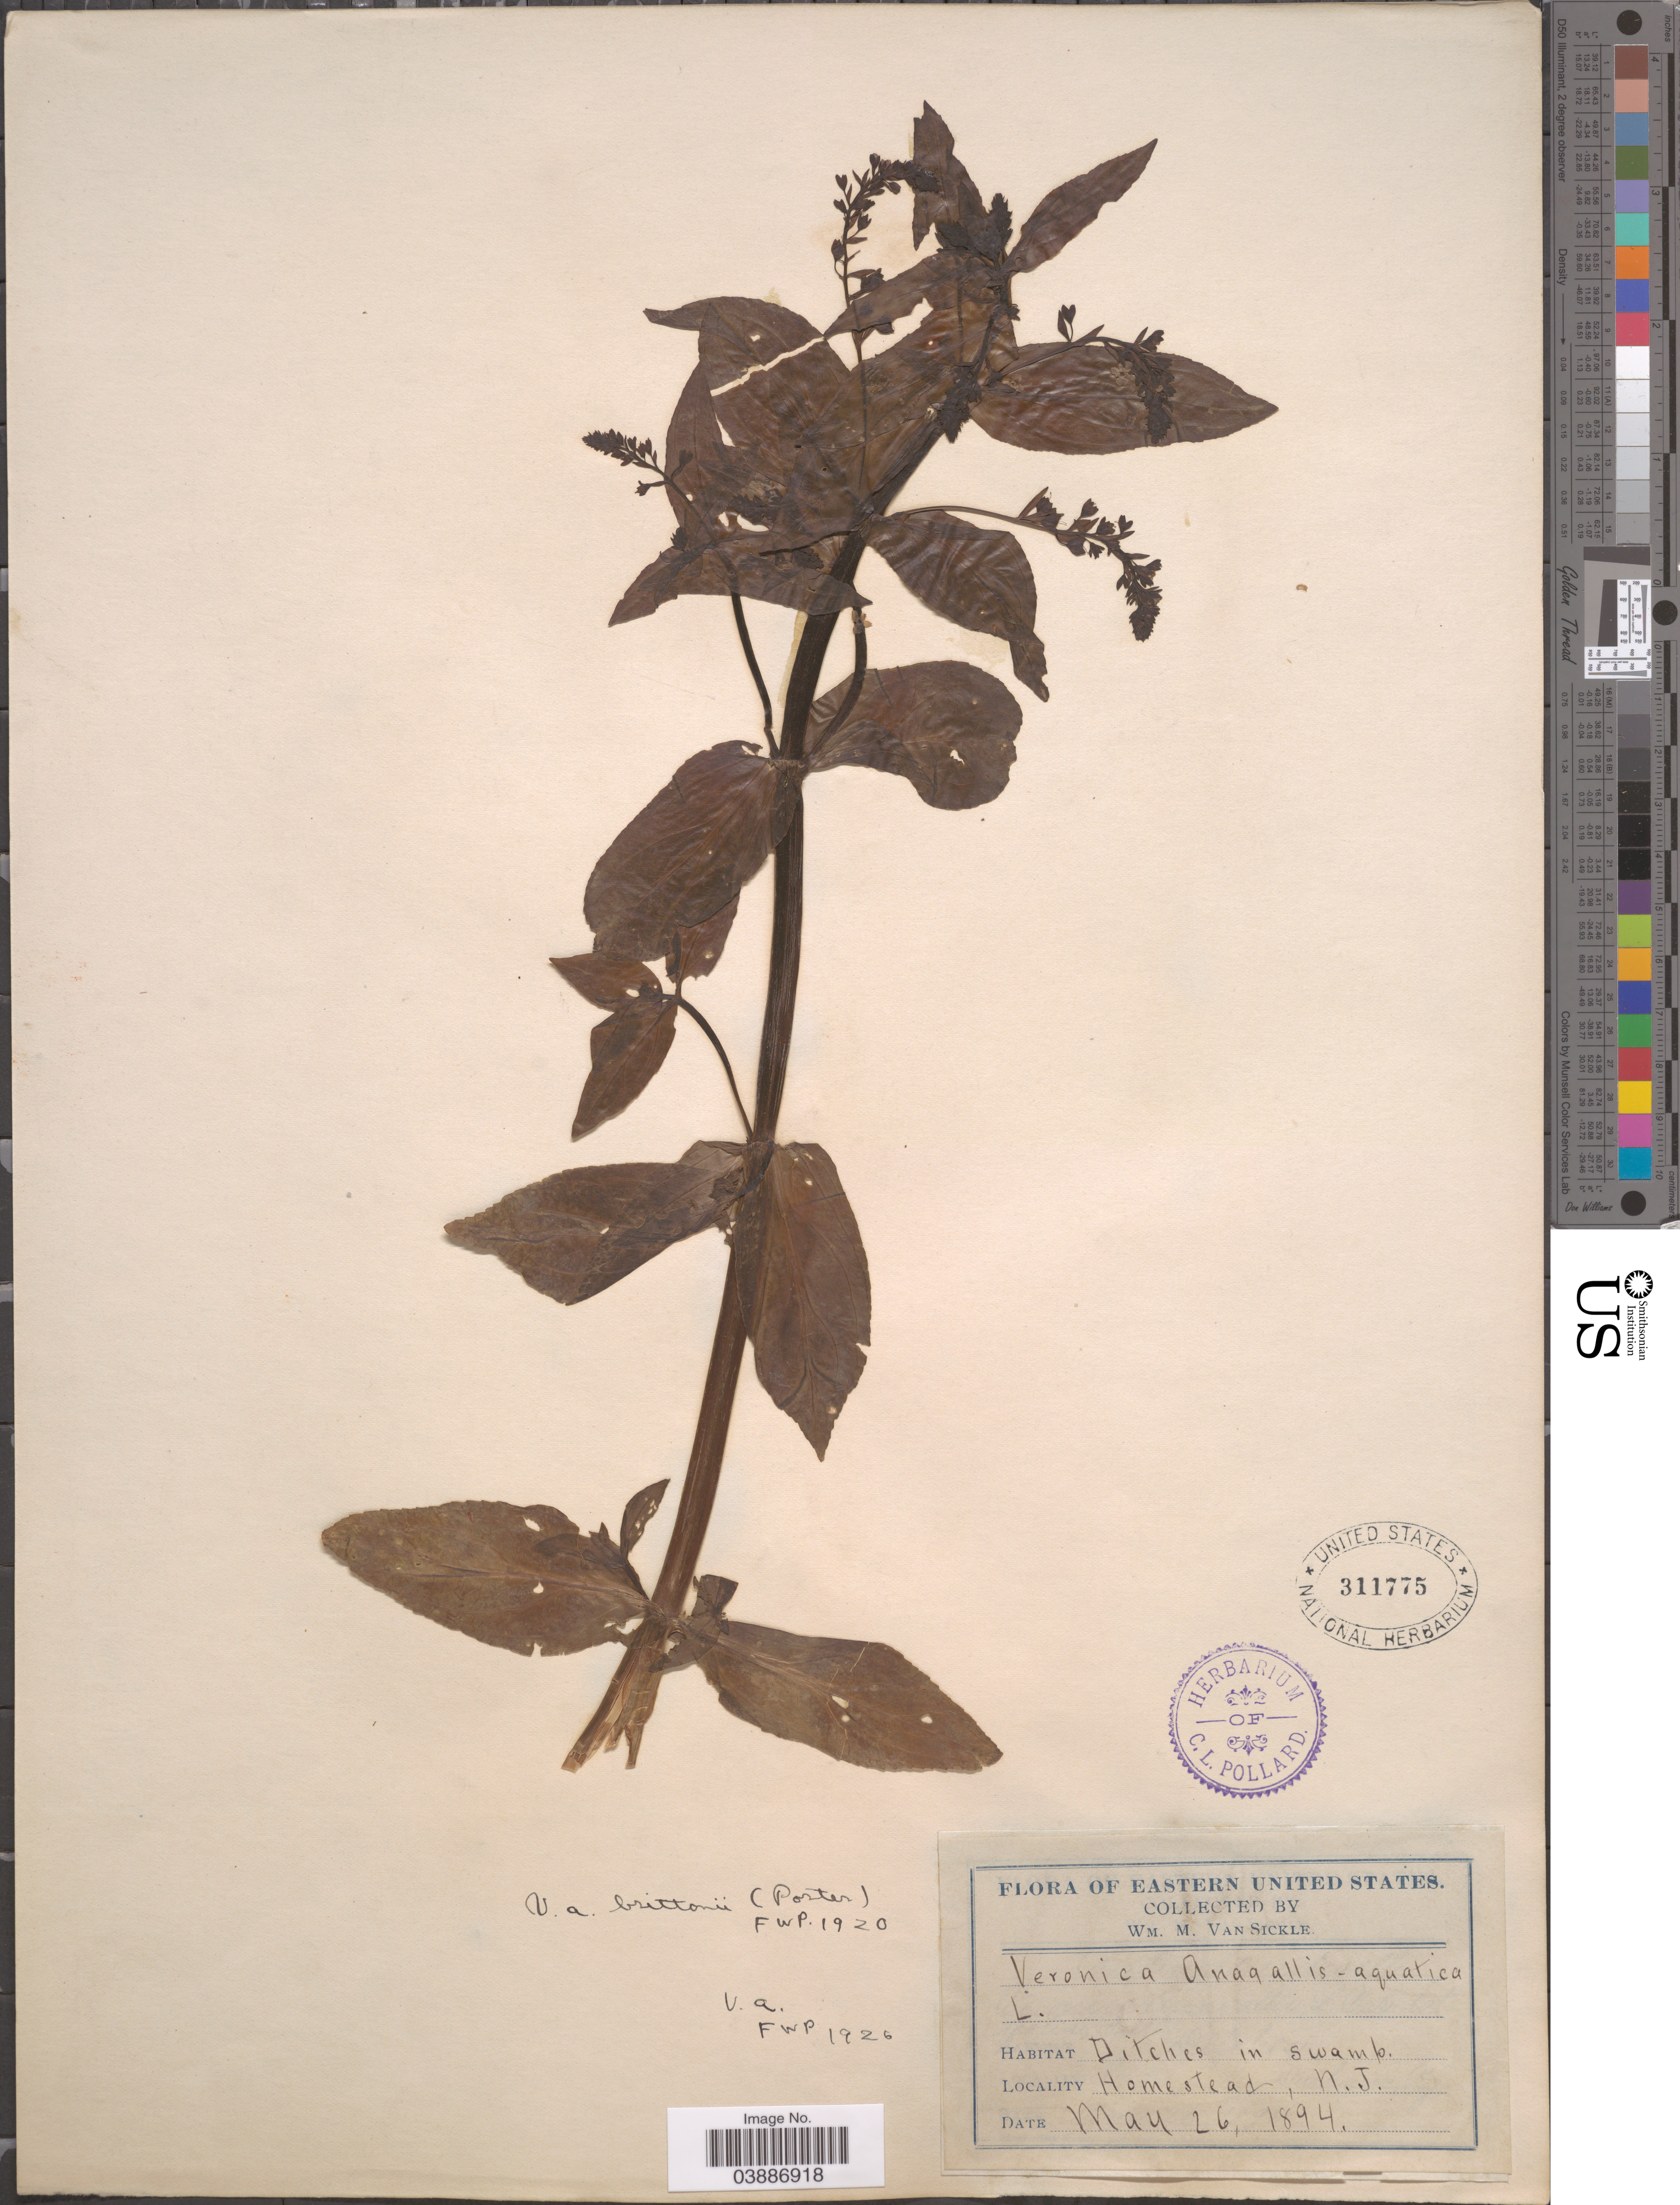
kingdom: Plantae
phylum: Tracheophyta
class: Magnoliopsida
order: Lamiales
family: Plantaginaceae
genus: Veronica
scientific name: Veronica anagallis-aquatica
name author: L.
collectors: W. M. Van Sickle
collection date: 1894-05-26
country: United States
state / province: New Jersey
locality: Homestead.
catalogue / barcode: US 311775